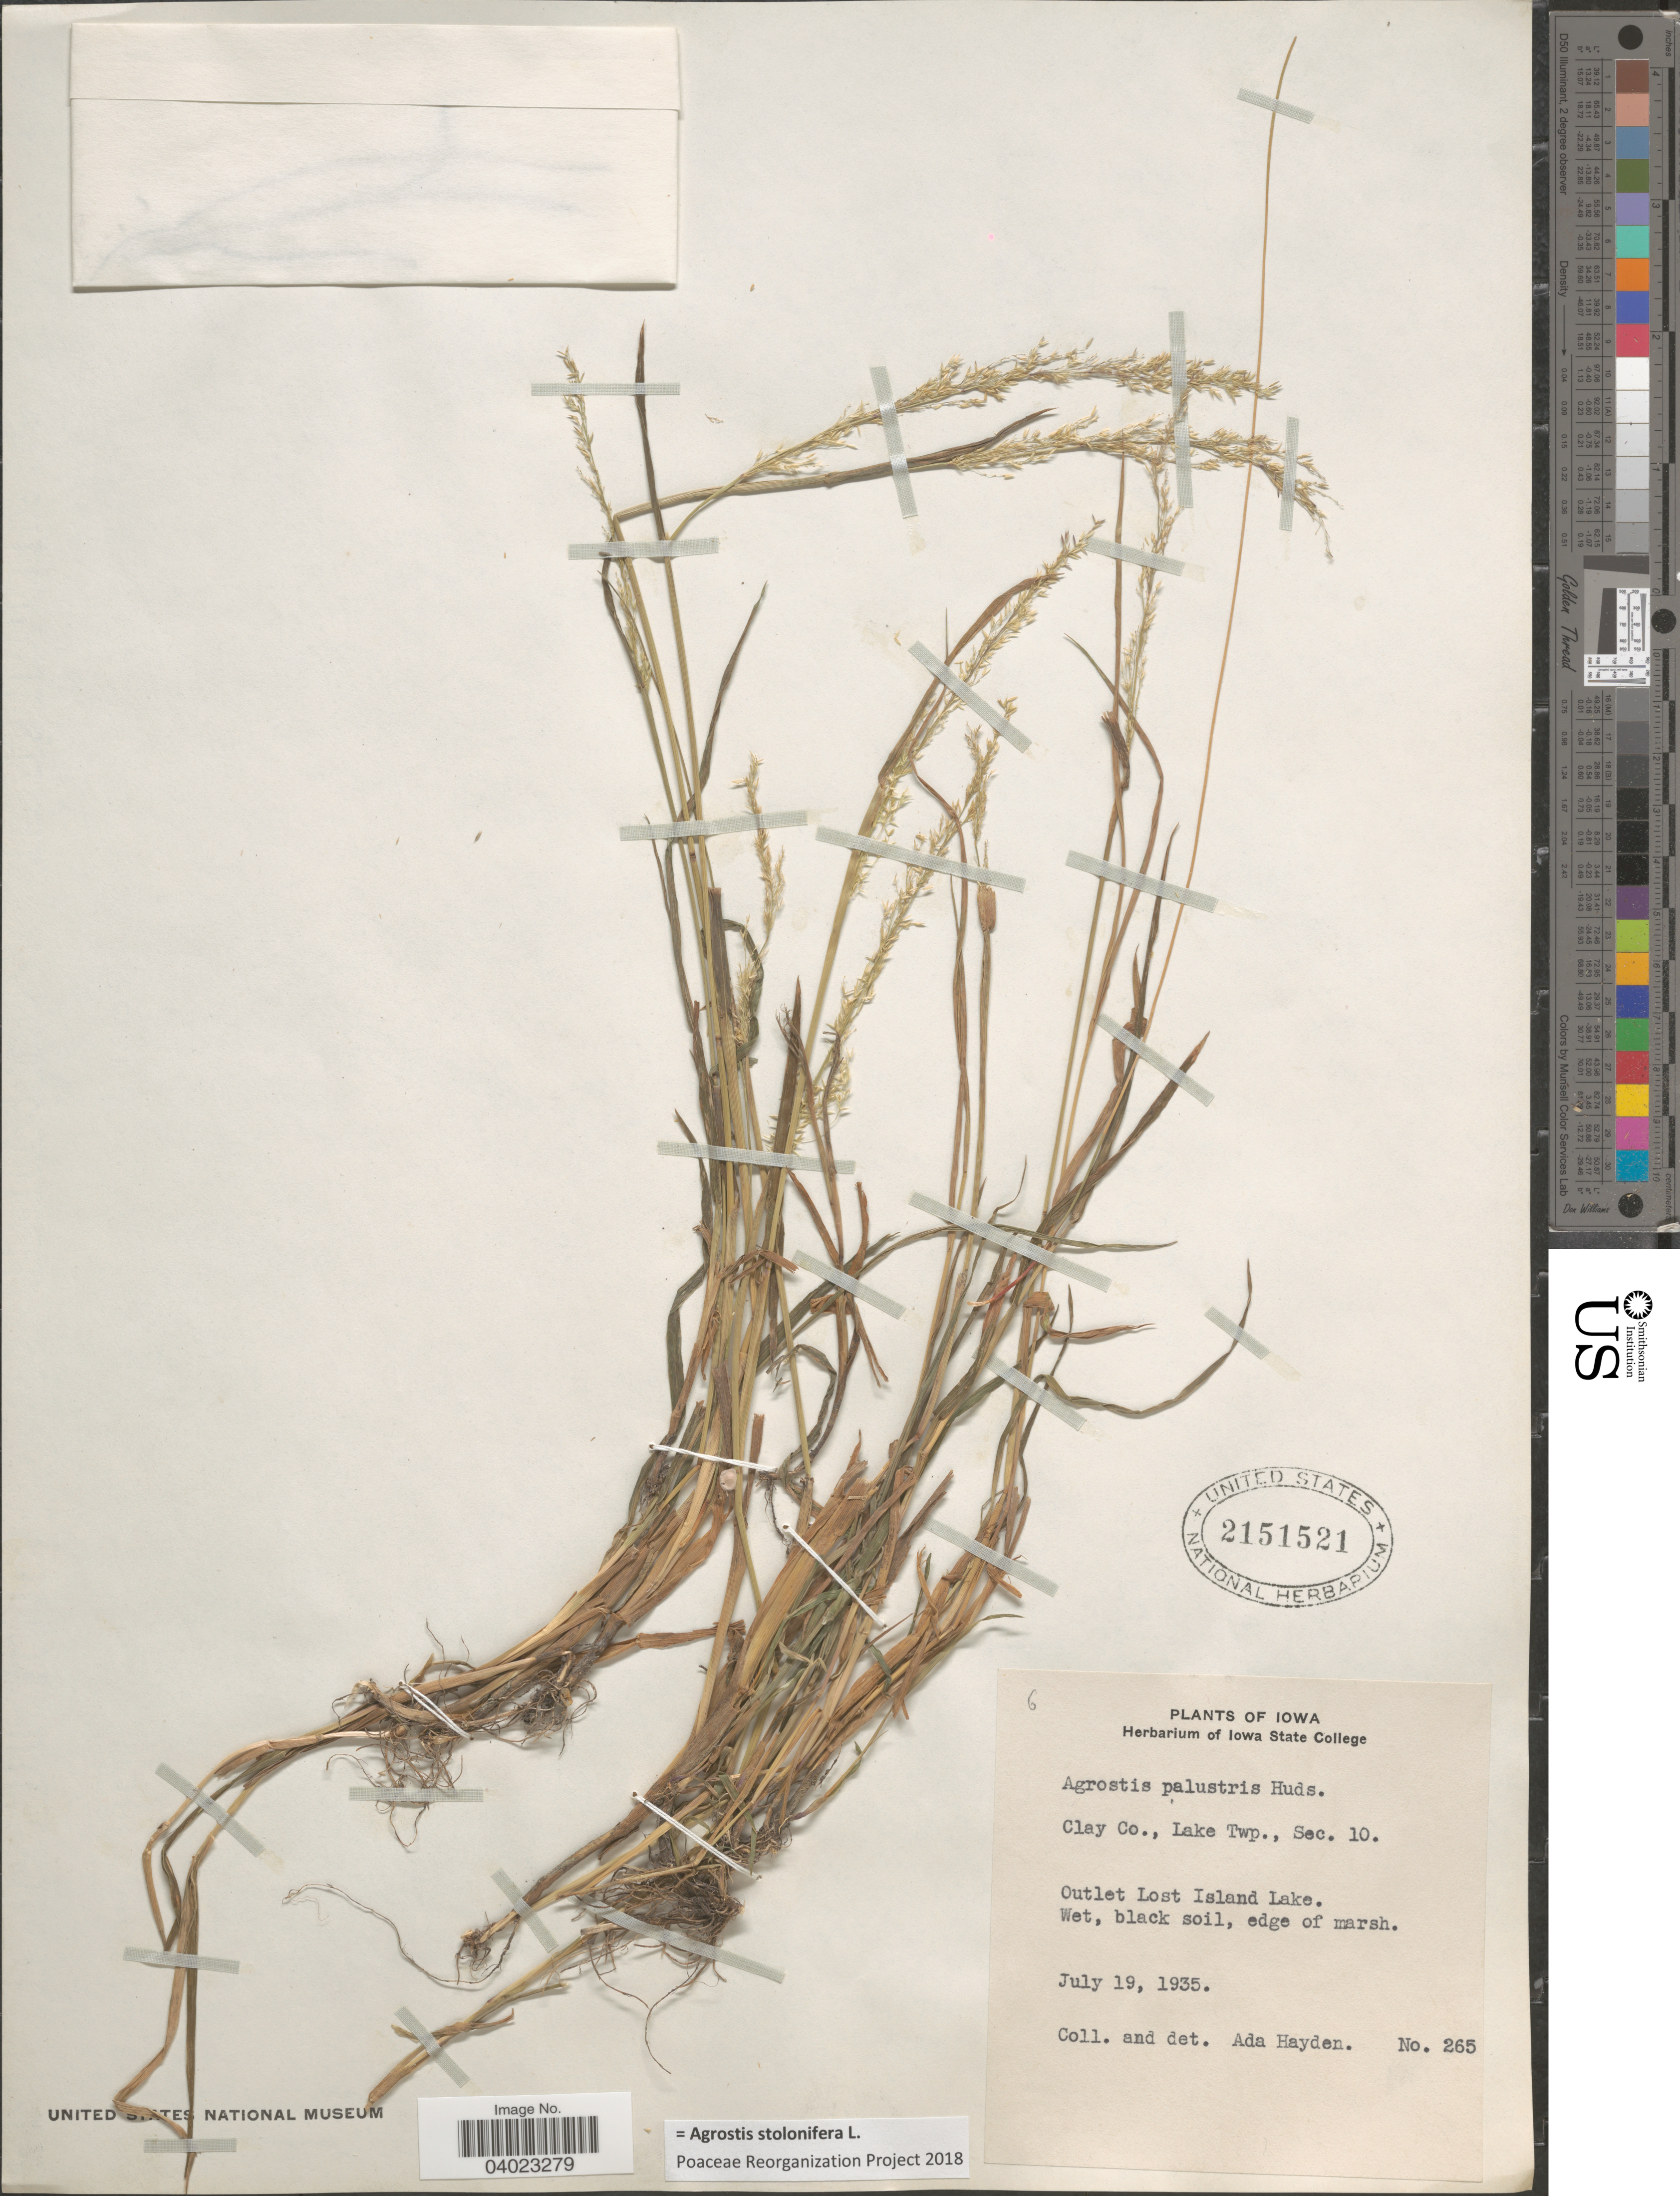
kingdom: Plantae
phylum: Tracheophyta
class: Liliopsida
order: Poales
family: Poaceae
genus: Agrostis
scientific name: Agrostis stolonifera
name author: L.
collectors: Ada Hayden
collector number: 265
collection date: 1935-07-19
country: United States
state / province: Iowa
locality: Clay Co., Lake Twp., Sec. 10. Outlet Lost Island Lake.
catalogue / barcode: US 2151521